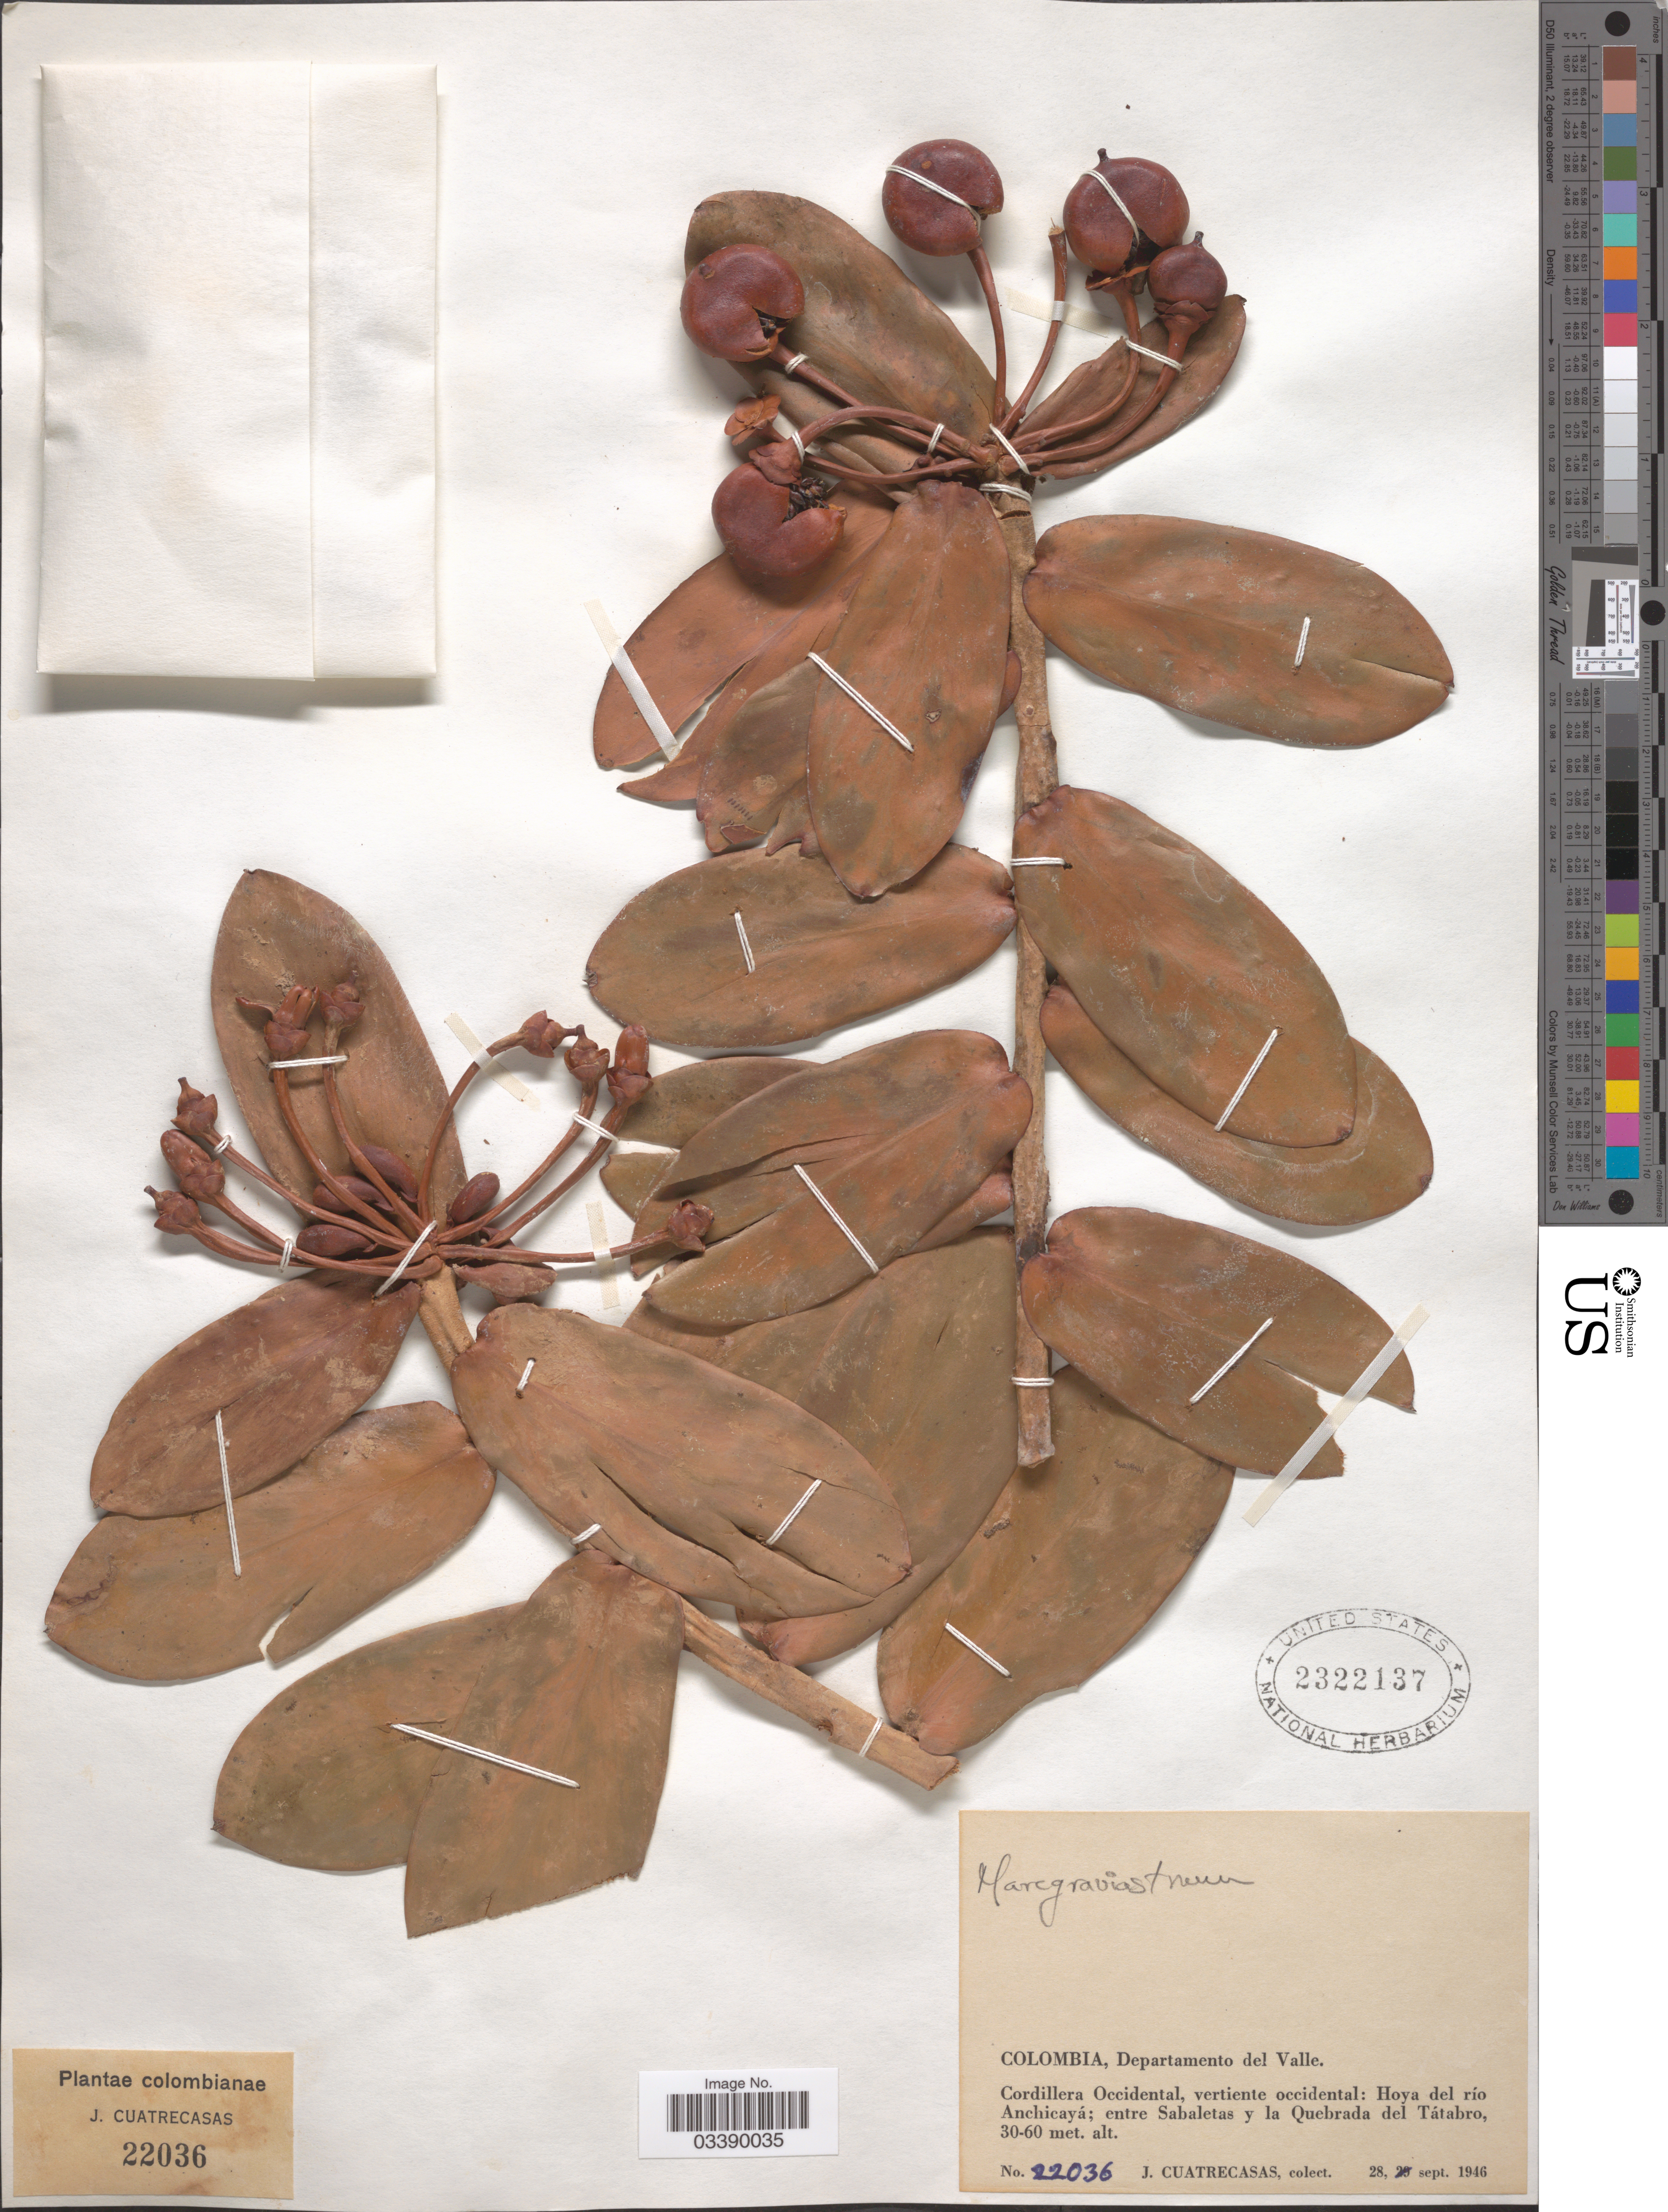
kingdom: Plantae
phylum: Tracheophyta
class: Magnoliopsida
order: Ericales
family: Marcgraviaceae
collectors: J. Cuatrecasas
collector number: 22036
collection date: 1946-09-28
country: Colombia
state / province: Valle del Cauca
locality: Departamento del Valle. Cordillera Occidental, vertiente occidental: Hoya del río Anchicayá; entre Sabaletas y la Quebrada del Tátabro.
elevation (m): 30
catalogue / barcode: US 2322137